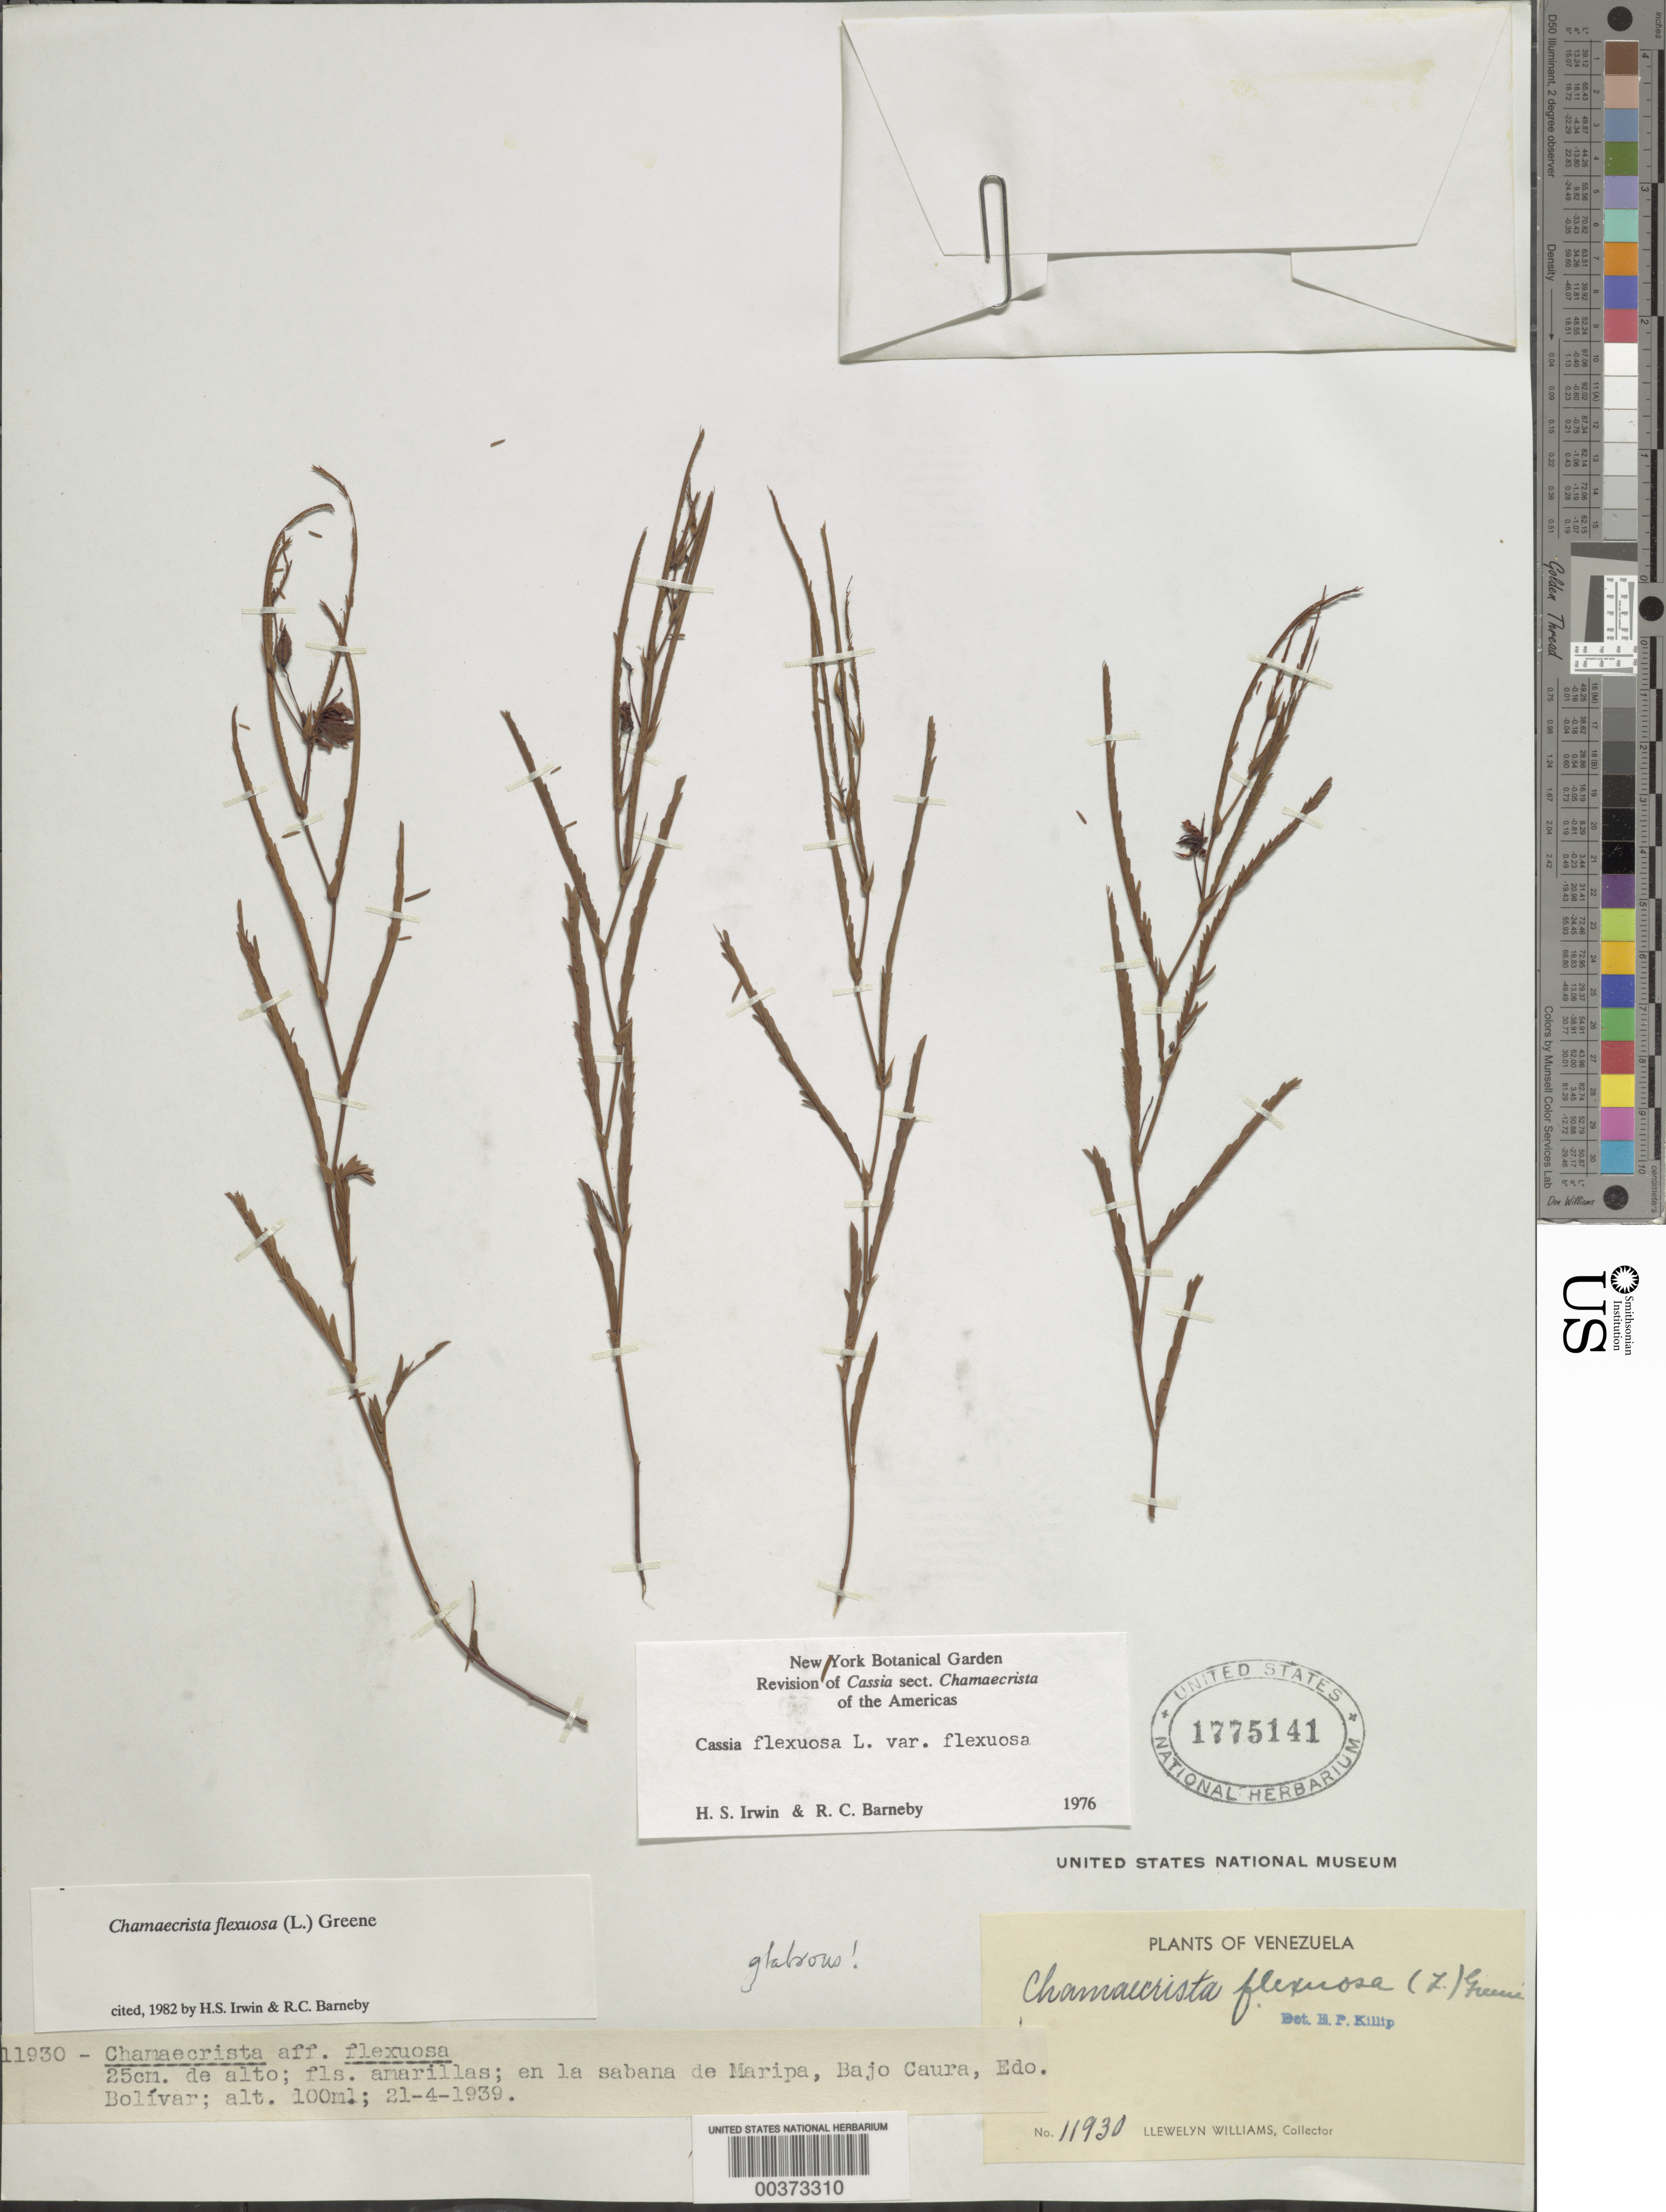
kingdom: Plantae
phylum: Tracheophyta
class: Magnoliopsida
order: Fabales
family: Fabaceae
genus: Chamaecrista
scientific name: Chamaecrista flexuosa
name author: (L.) Greene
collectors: Ll. Williams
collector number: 11930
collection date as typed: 21 Apr 1939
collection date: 1939-04-21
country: Venezuela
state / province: Bolivar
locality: En la sabana de maripa, bajo caura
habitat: Sabana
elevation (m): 100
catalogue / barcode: US 1775141